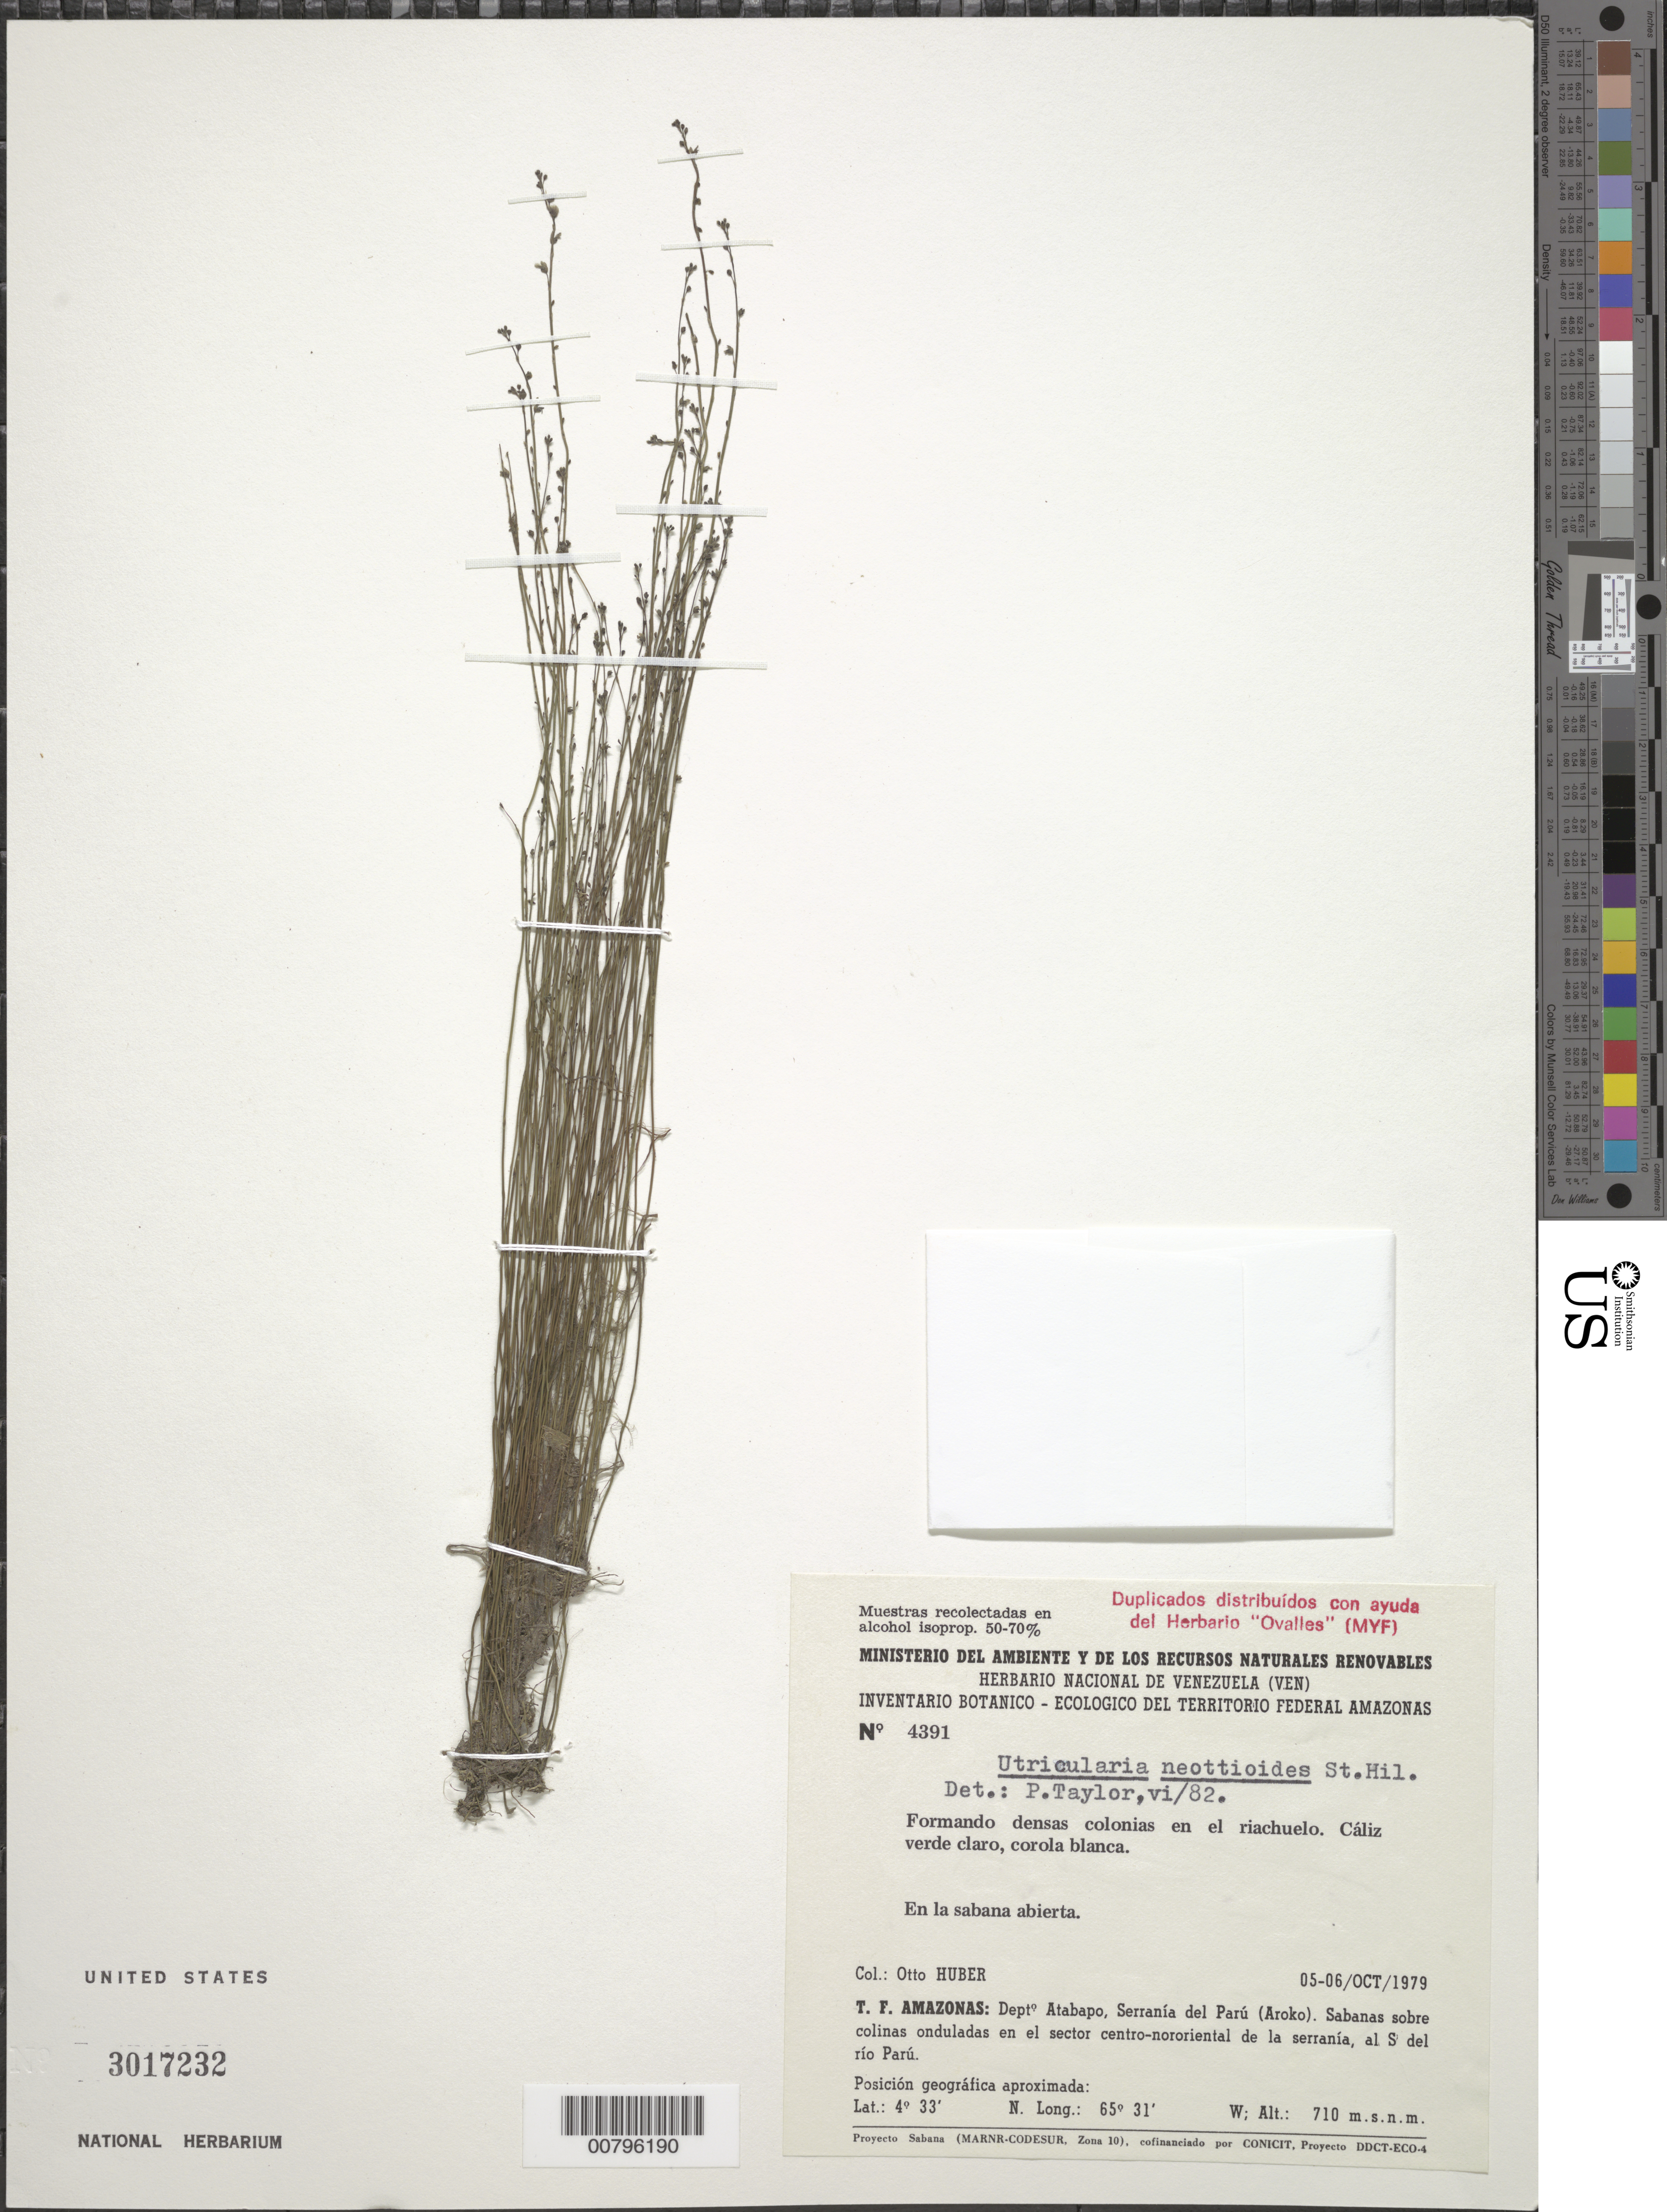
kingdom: Plantae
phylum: Tracheophyta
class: Magnoliopsida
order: Lamiales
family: Lentibulariaceae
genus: Utricularia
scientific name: Utricularia neottioides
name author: A. St.-Hil. & Girard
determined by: Taylor, P.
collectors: O. Huber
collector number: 4391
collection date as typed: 5-Oct-79 to 6-Oct-79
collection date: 1979-10-05/1979-10-06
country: Venezuela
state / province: Amazonas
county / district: Atabapo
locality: Serranía del Parú (Aroko); sector centro-nororiental de la serrania, al S del Río Parú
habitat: Sabana abierta; sabanas sobre colinas onduladas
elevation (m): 710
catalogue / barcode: US 3017232